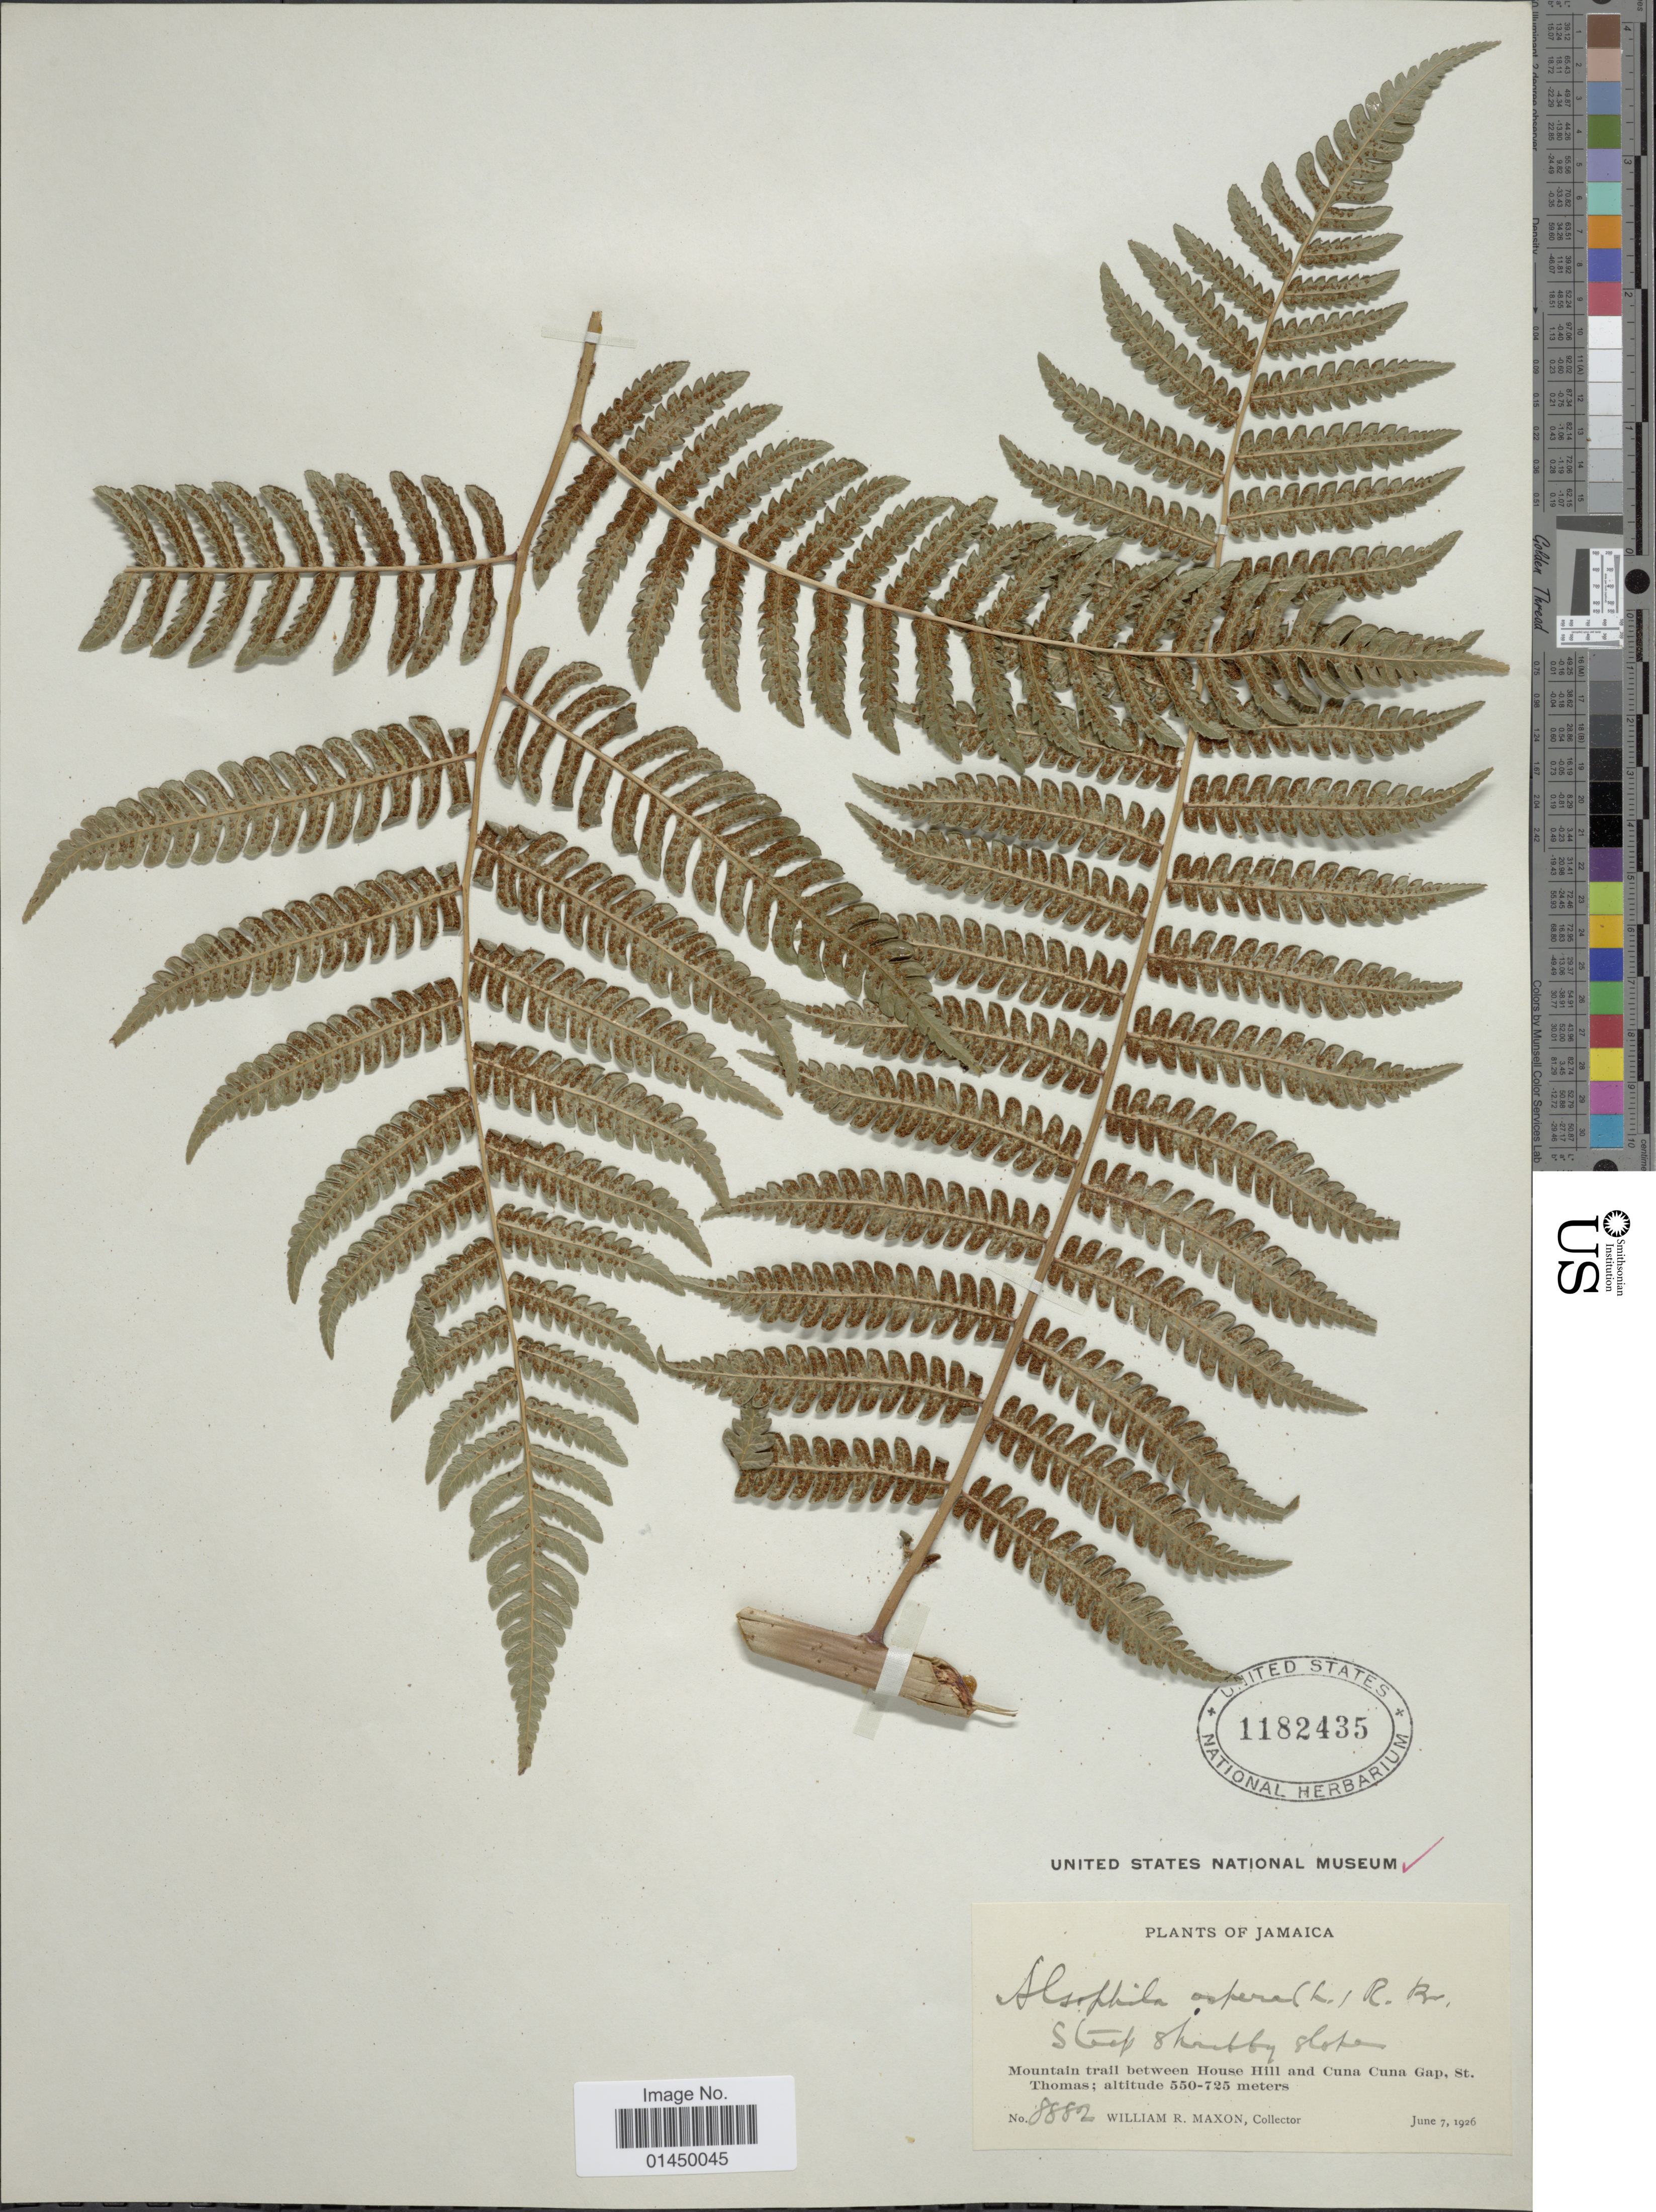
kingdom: Plantae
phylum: Tracheophyta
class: Polypodiopsida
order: Cyatheales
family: Cyatheaceae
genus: Cyathea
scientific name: Cyathea aspera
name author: (L.) Sw.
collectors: W. R. Maxon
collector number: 8882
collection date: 1926-06-07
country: Jamaica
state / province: Saint Thomas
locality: Mountain trail between House Hill and Cuna Cuna Gap, St. Thomas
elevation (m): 550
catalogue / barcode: US 1182435